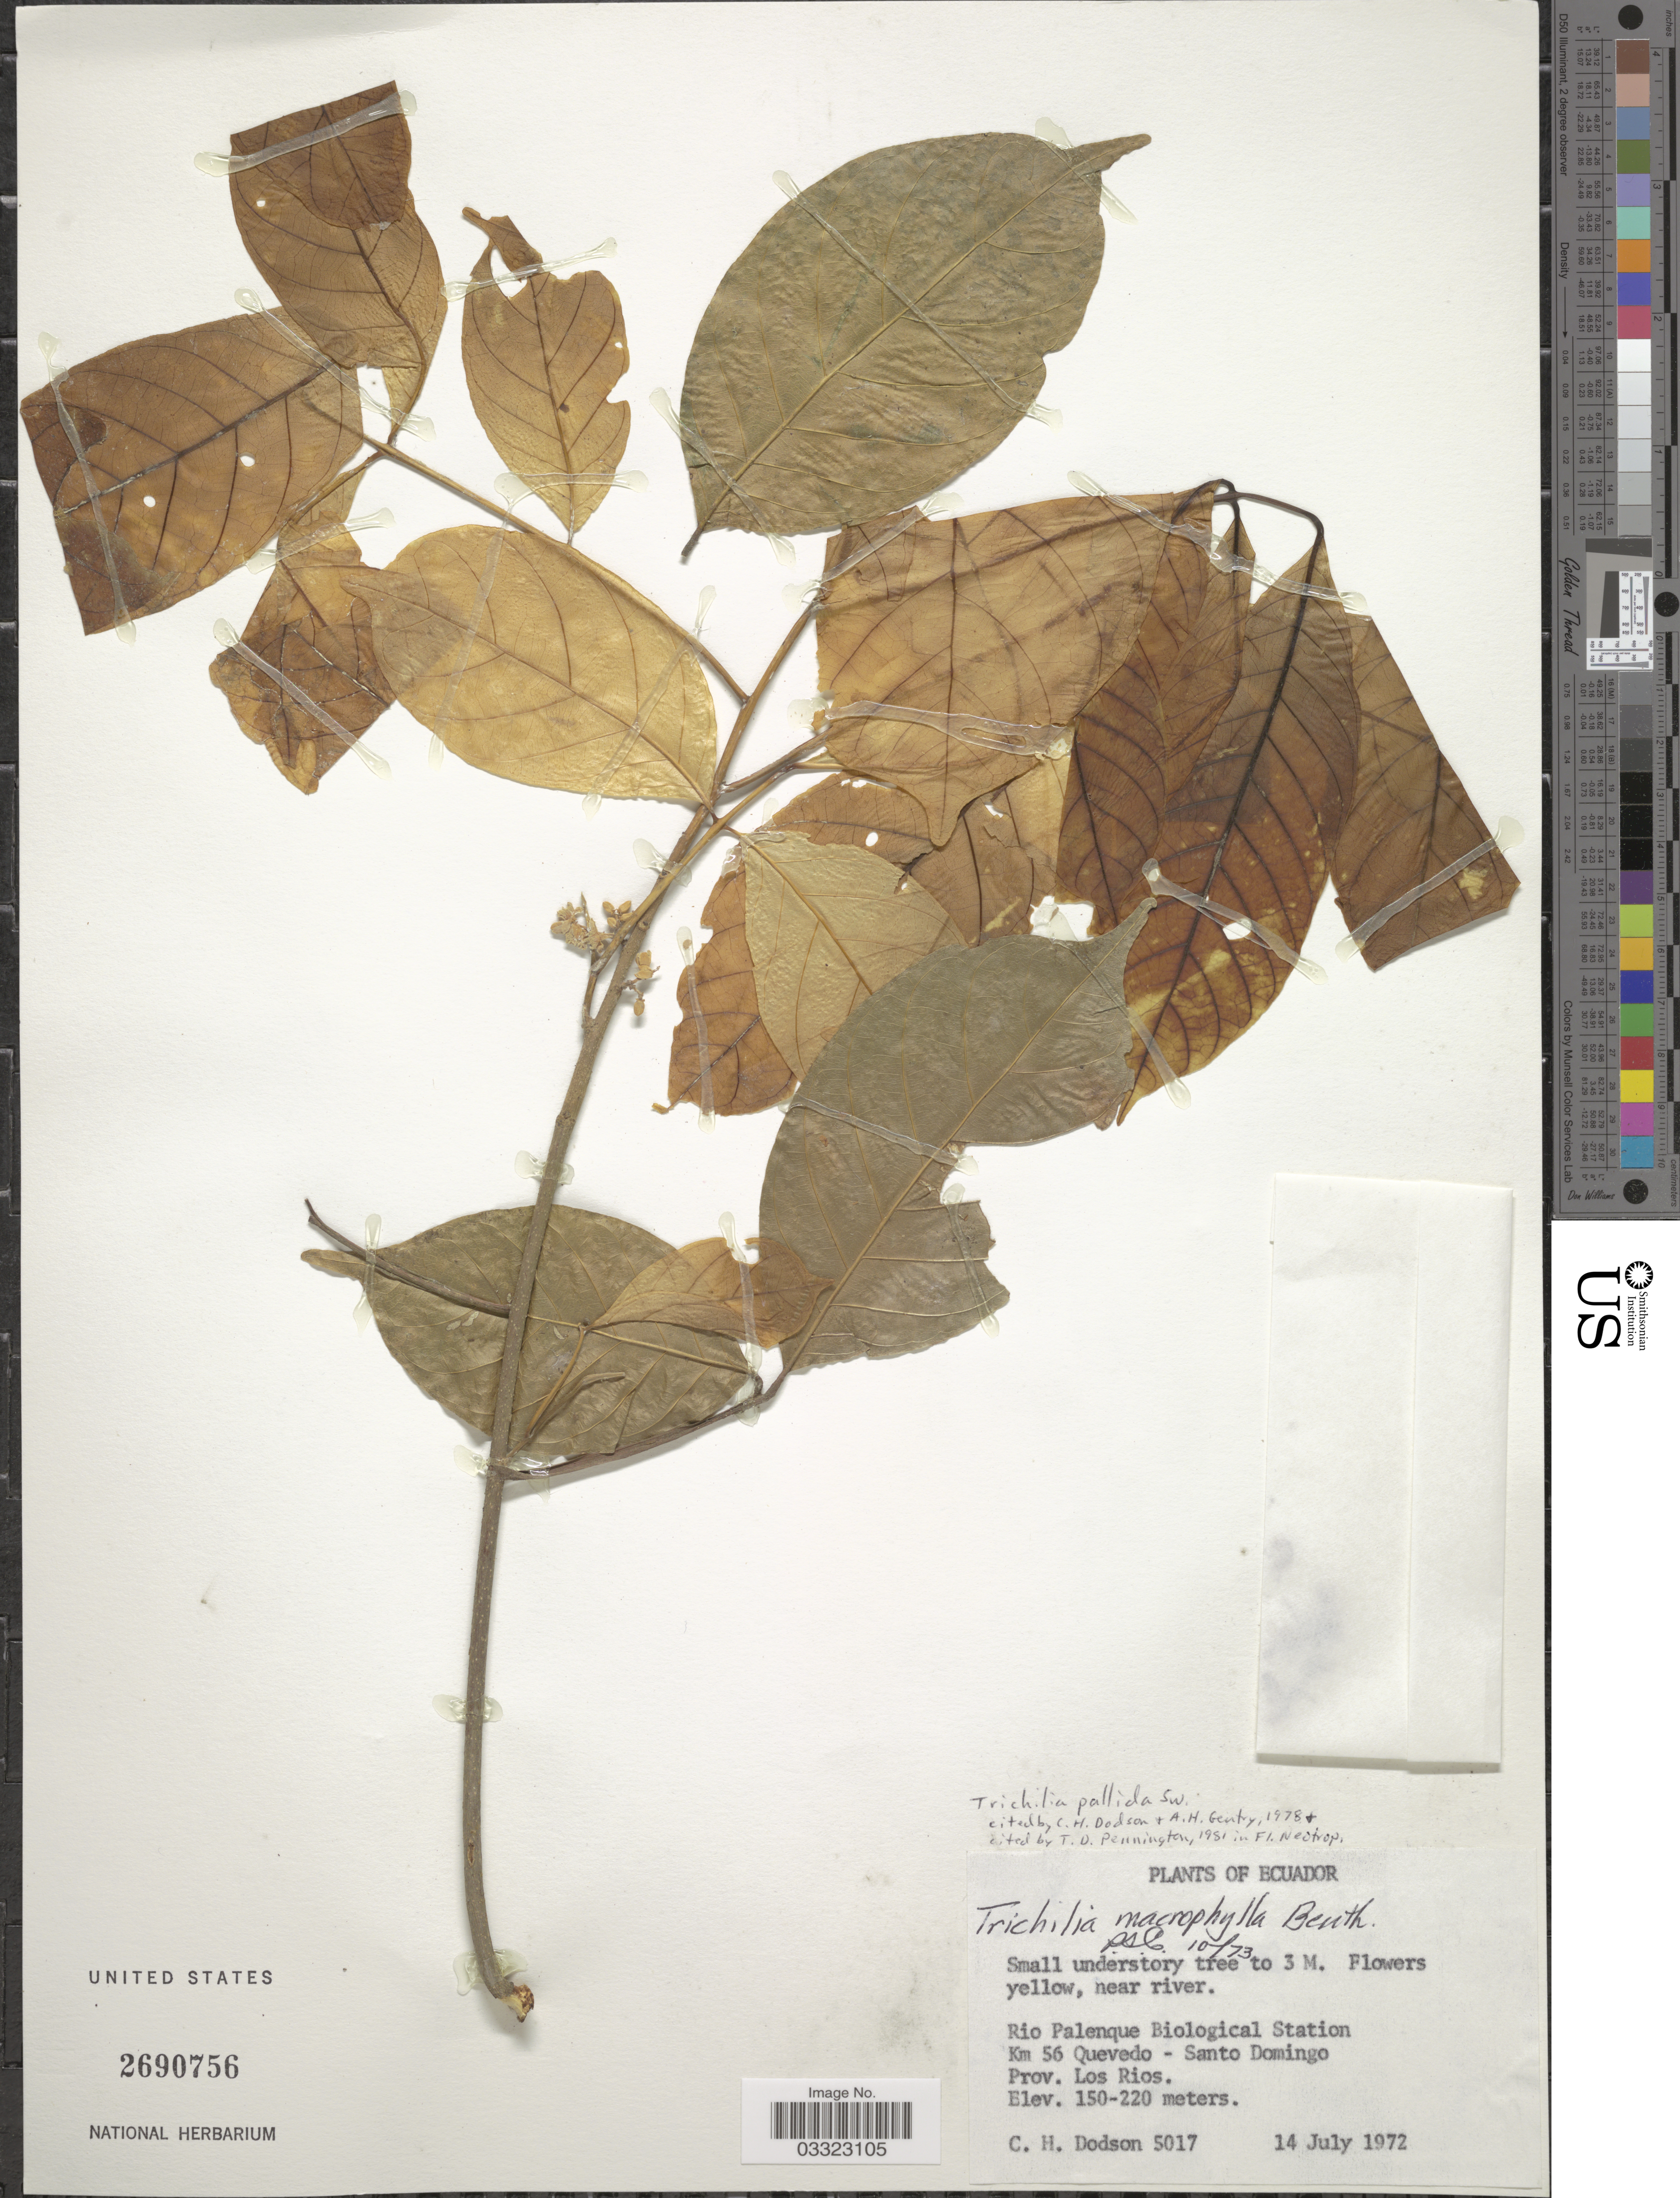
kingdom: Plantae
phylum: Tracheophyta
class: Magnoliopsida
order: Sapindales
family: Meliaceae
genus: Trichilia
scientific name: Trichilia pallida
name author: Sw.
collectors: C. H. Dodson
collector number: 5017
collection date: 1972-07-14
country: Ecuador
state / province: Los Ríos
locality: Near river. Rio Palenque Biological Station Km 56 Quevedo - Santo Domingo.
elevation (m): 150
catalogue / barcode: US 2690756